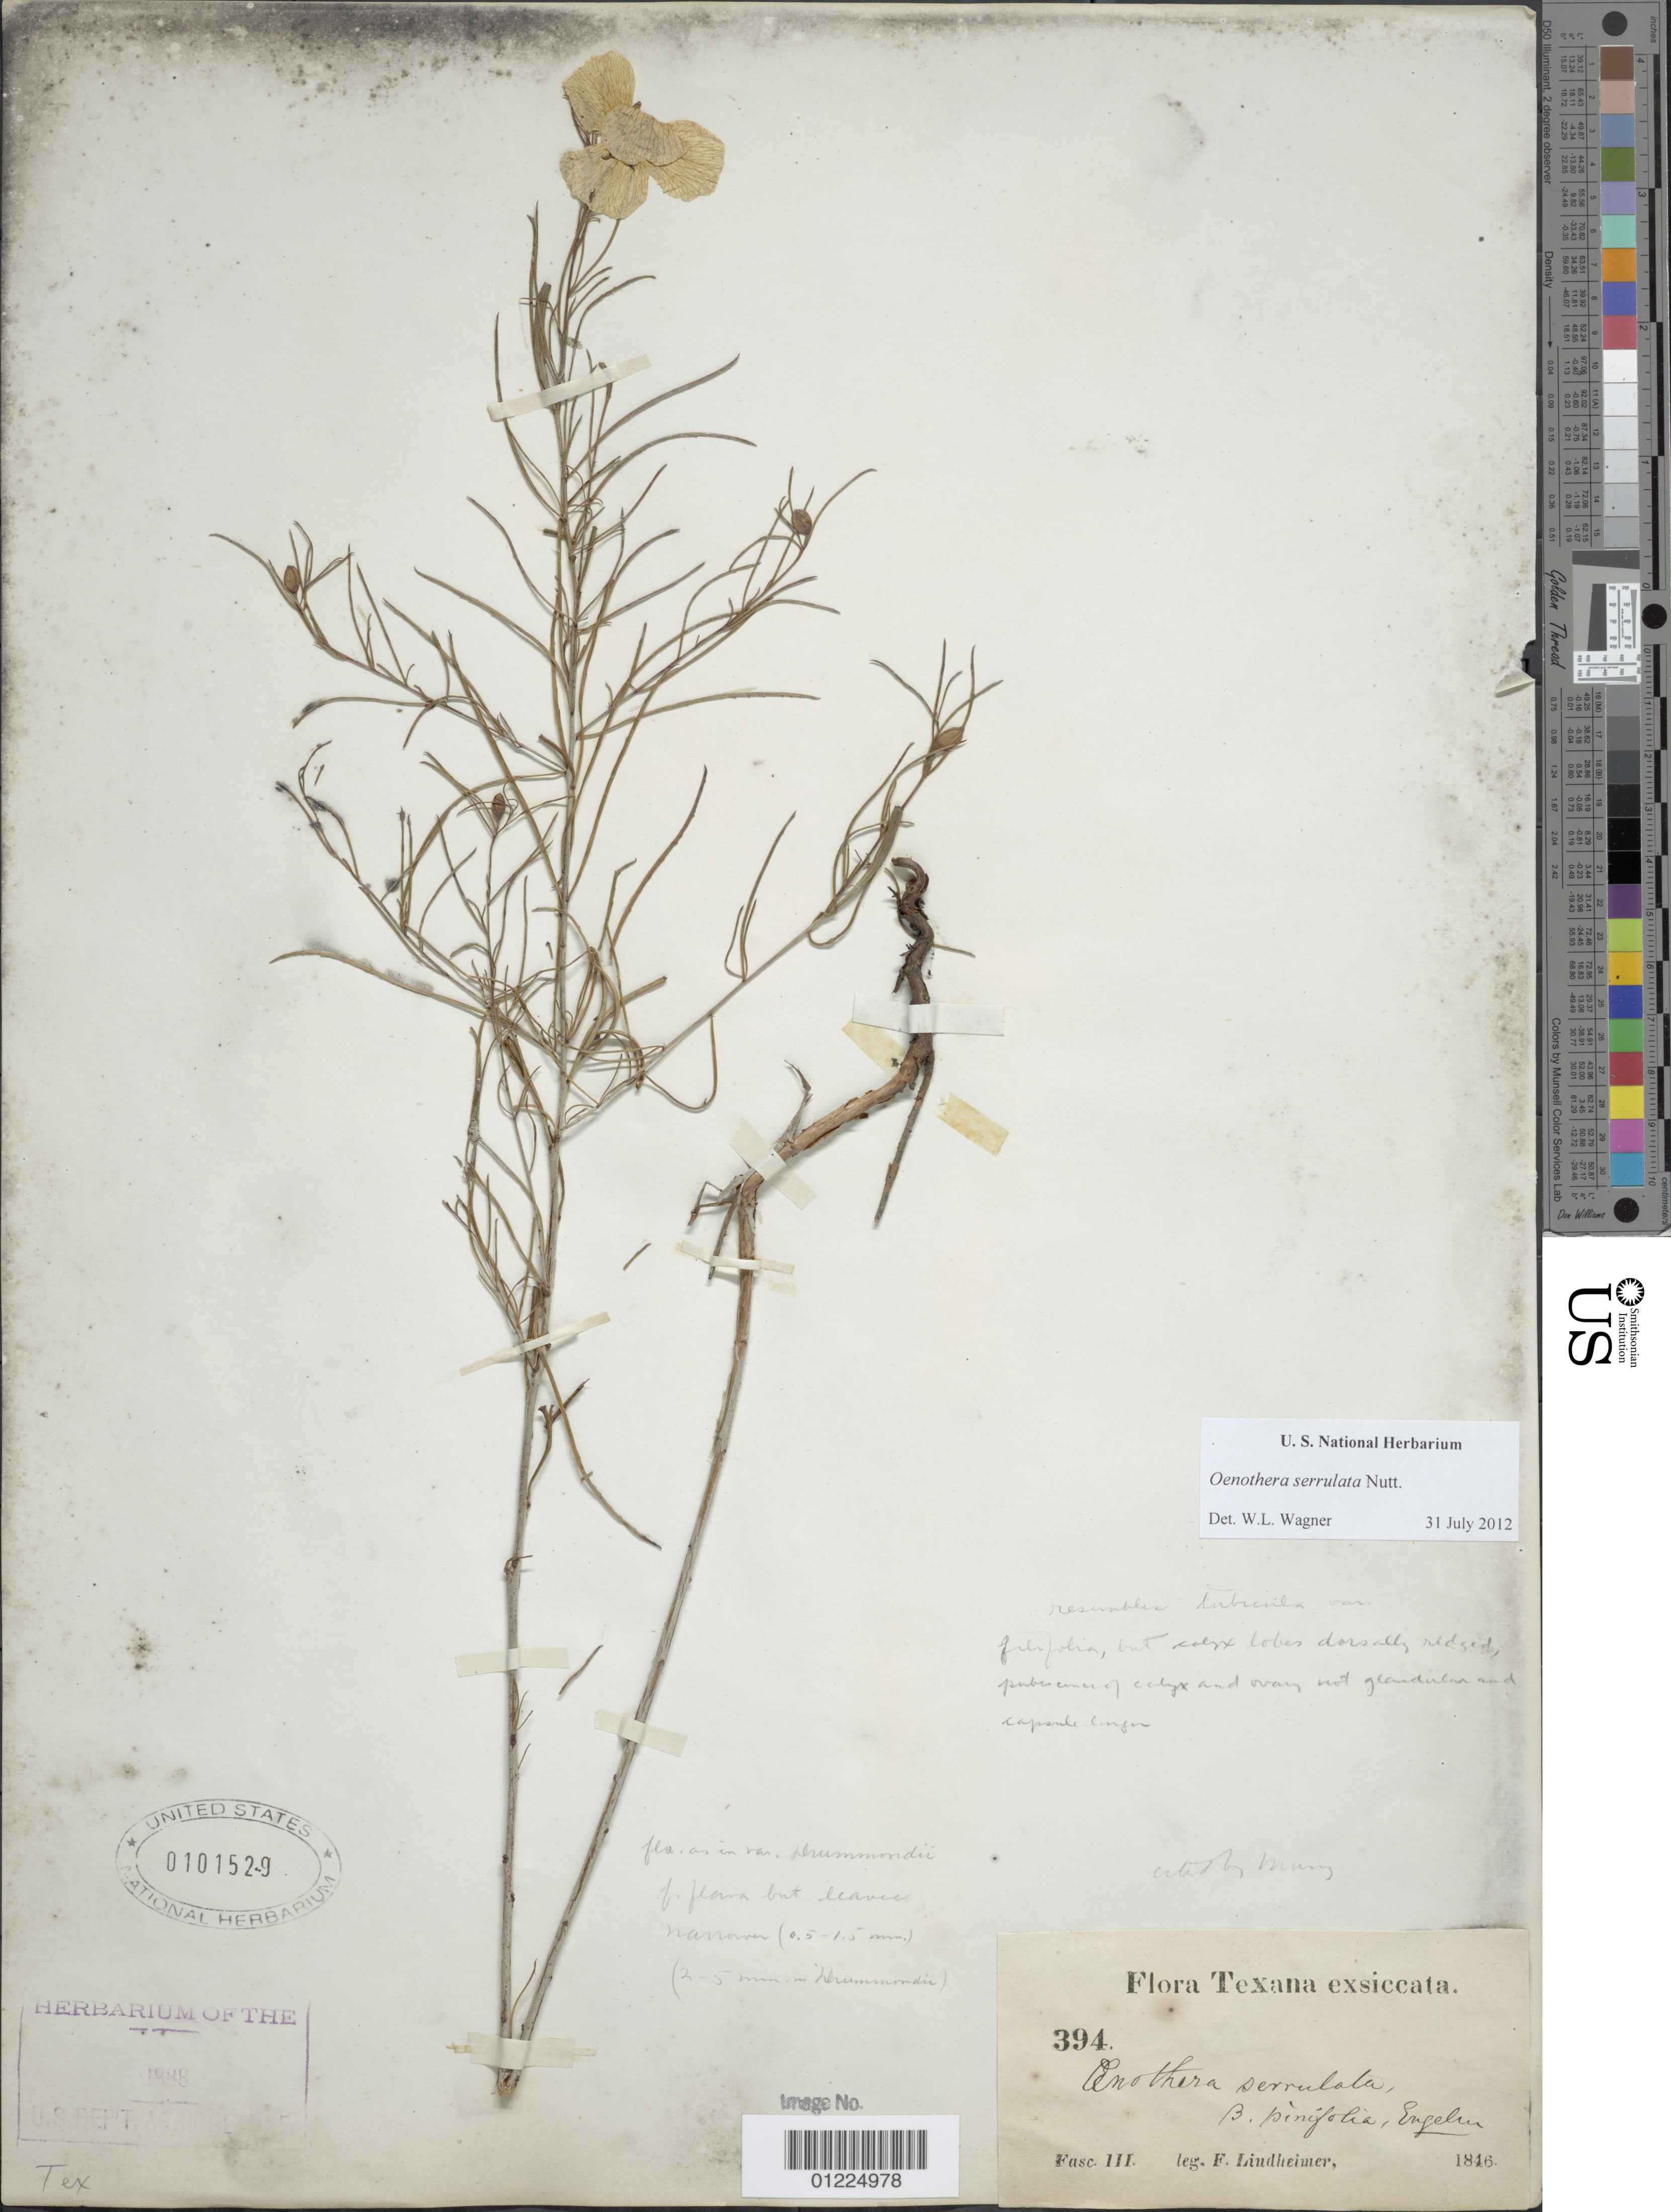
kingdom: Plantae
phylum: Tracheophyta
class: Magnoliopsida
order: Myrtales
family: Onagraceae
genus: Oenothera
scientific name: Oenothera serrulata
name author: Nutt.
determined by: Wagner, W. L., (BOT), Smithsonian Institution - National Museum of Natural History (UNITED STATES)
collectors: F. Lindheimer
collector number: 394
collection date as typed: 1846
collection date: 1846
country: United States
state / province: Texas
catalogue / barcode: US 10529